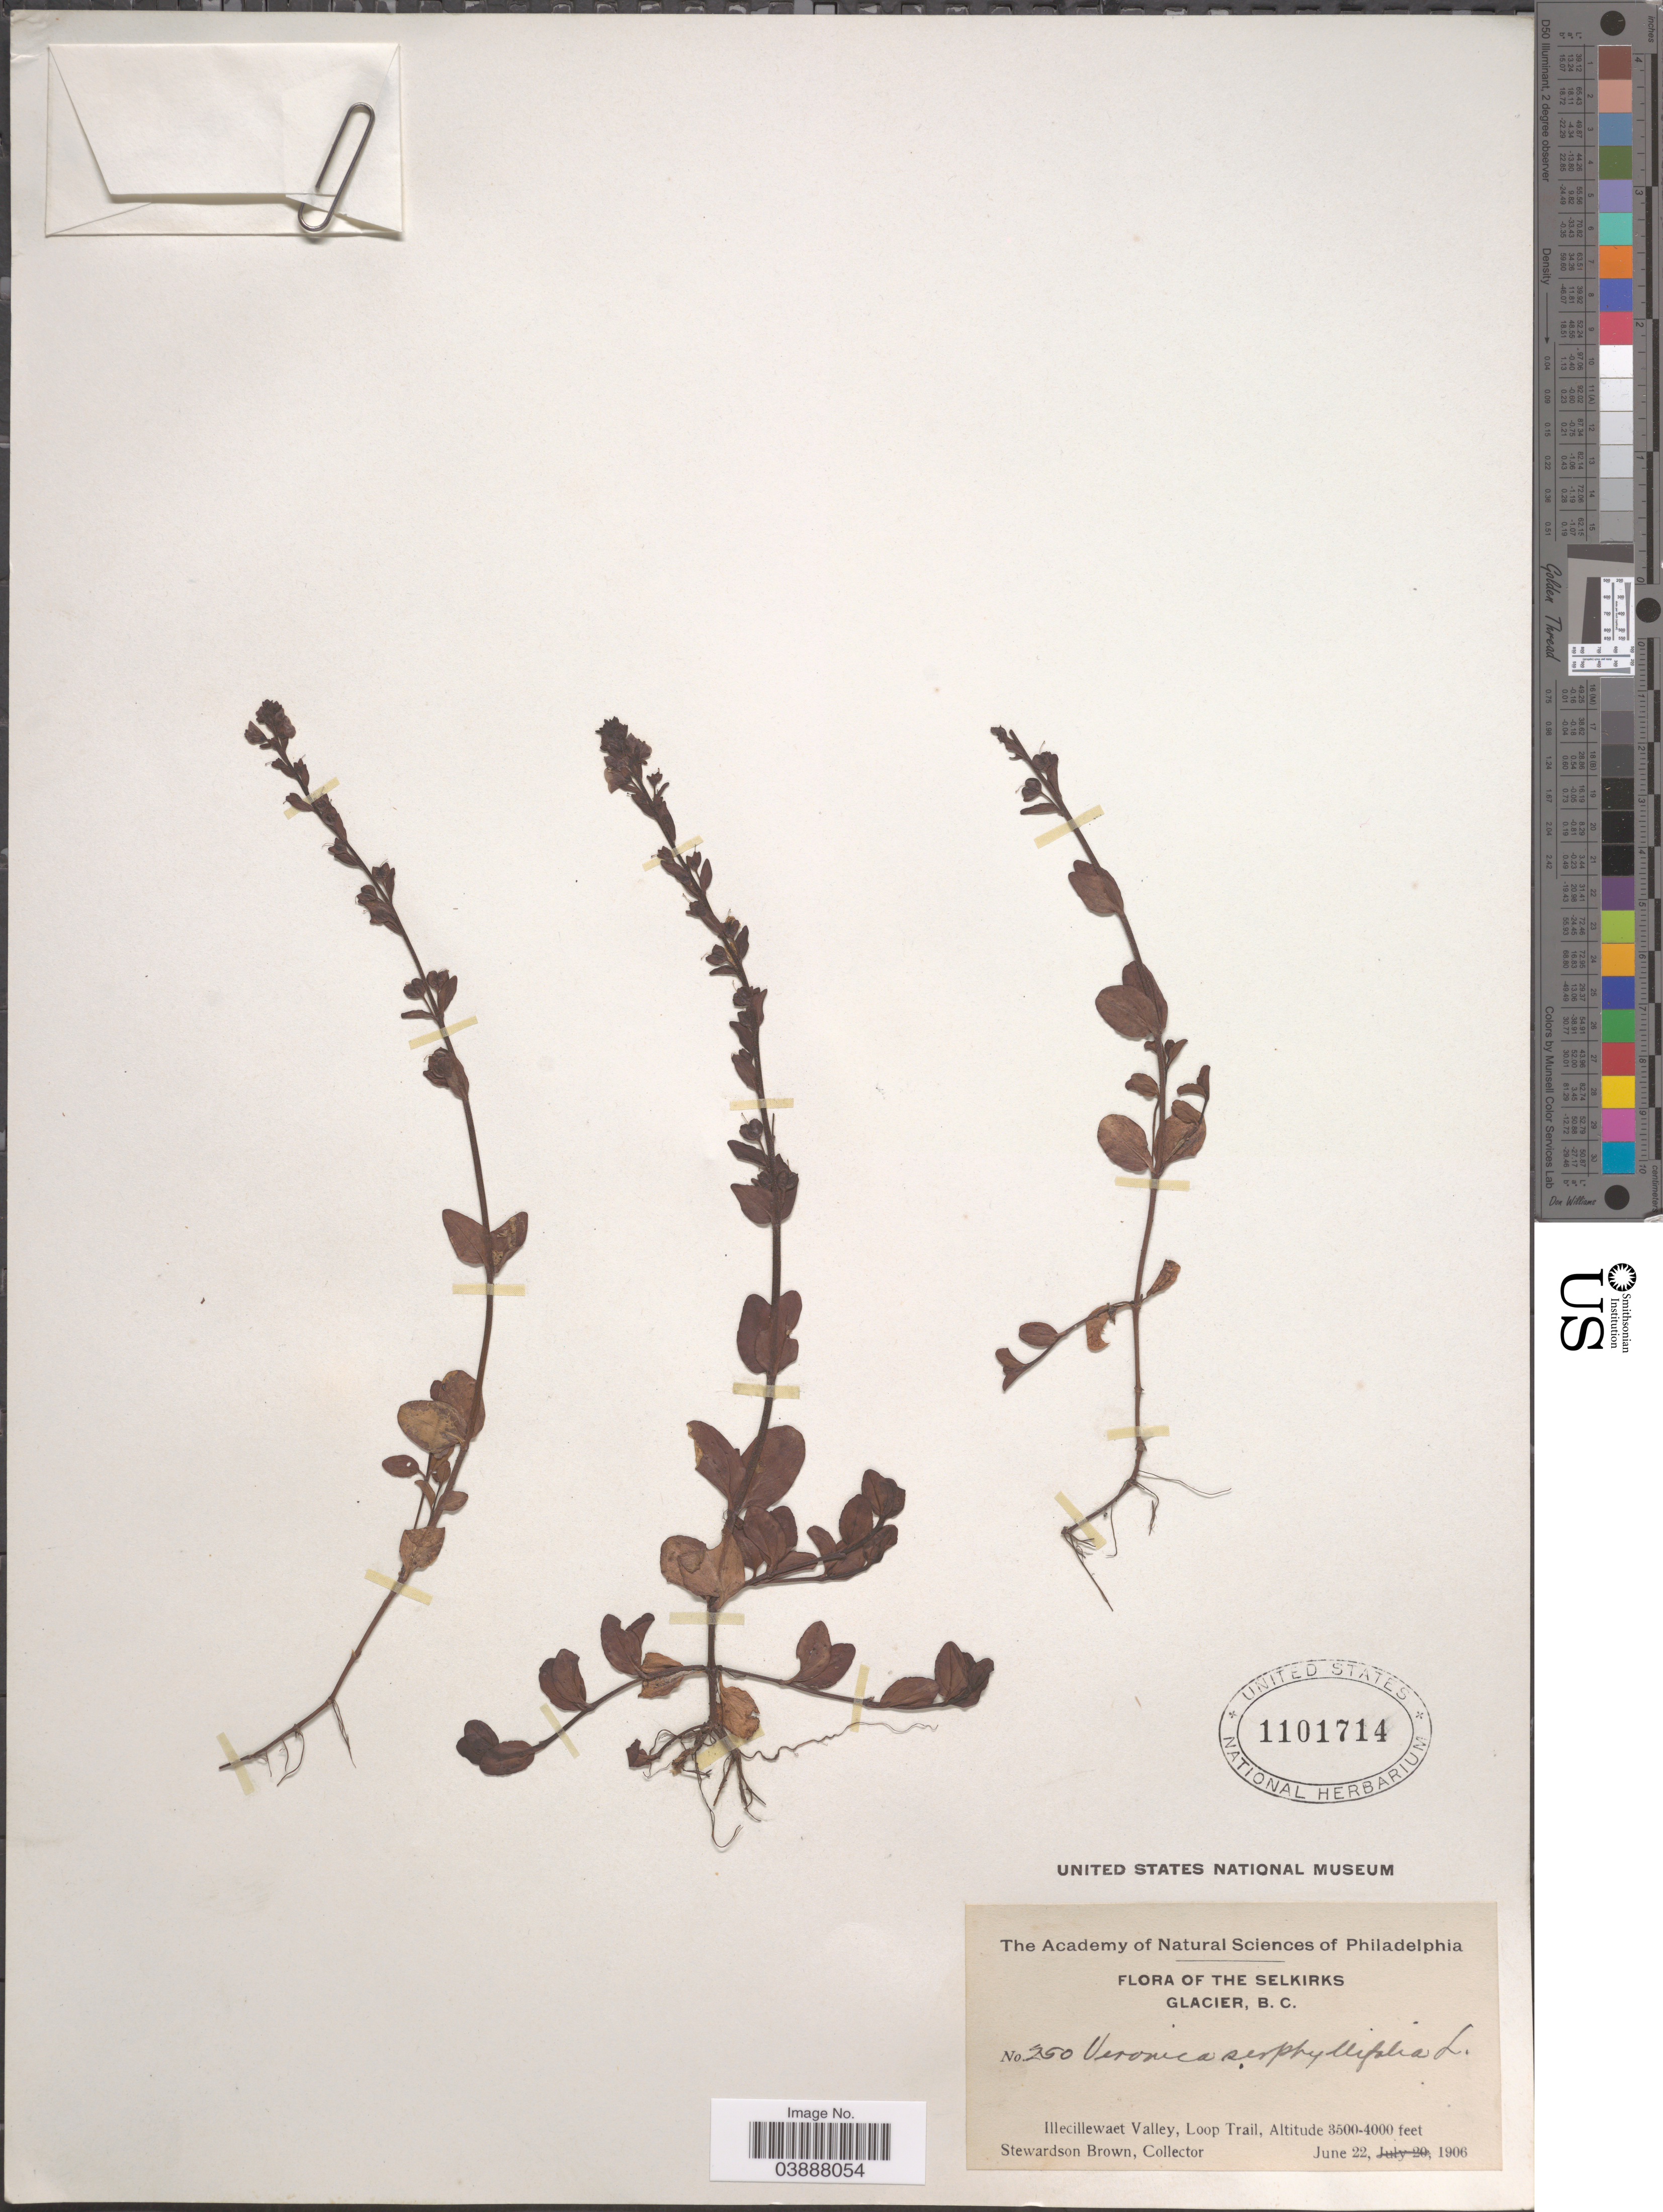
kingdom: Plantae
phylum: Tracheophyta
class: Magnoliopsida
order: Lamiales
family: Plantaginaceae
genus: Veronica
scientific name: Veronica serpyllifolia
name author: L.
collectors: S. Brown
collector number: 250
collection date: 1906-06-22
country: Canada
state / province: British Columbia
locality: Selkirks. Glacier. Illecillewaet Valley, Loop Trail.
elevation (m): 1067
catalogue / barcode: US 1101714